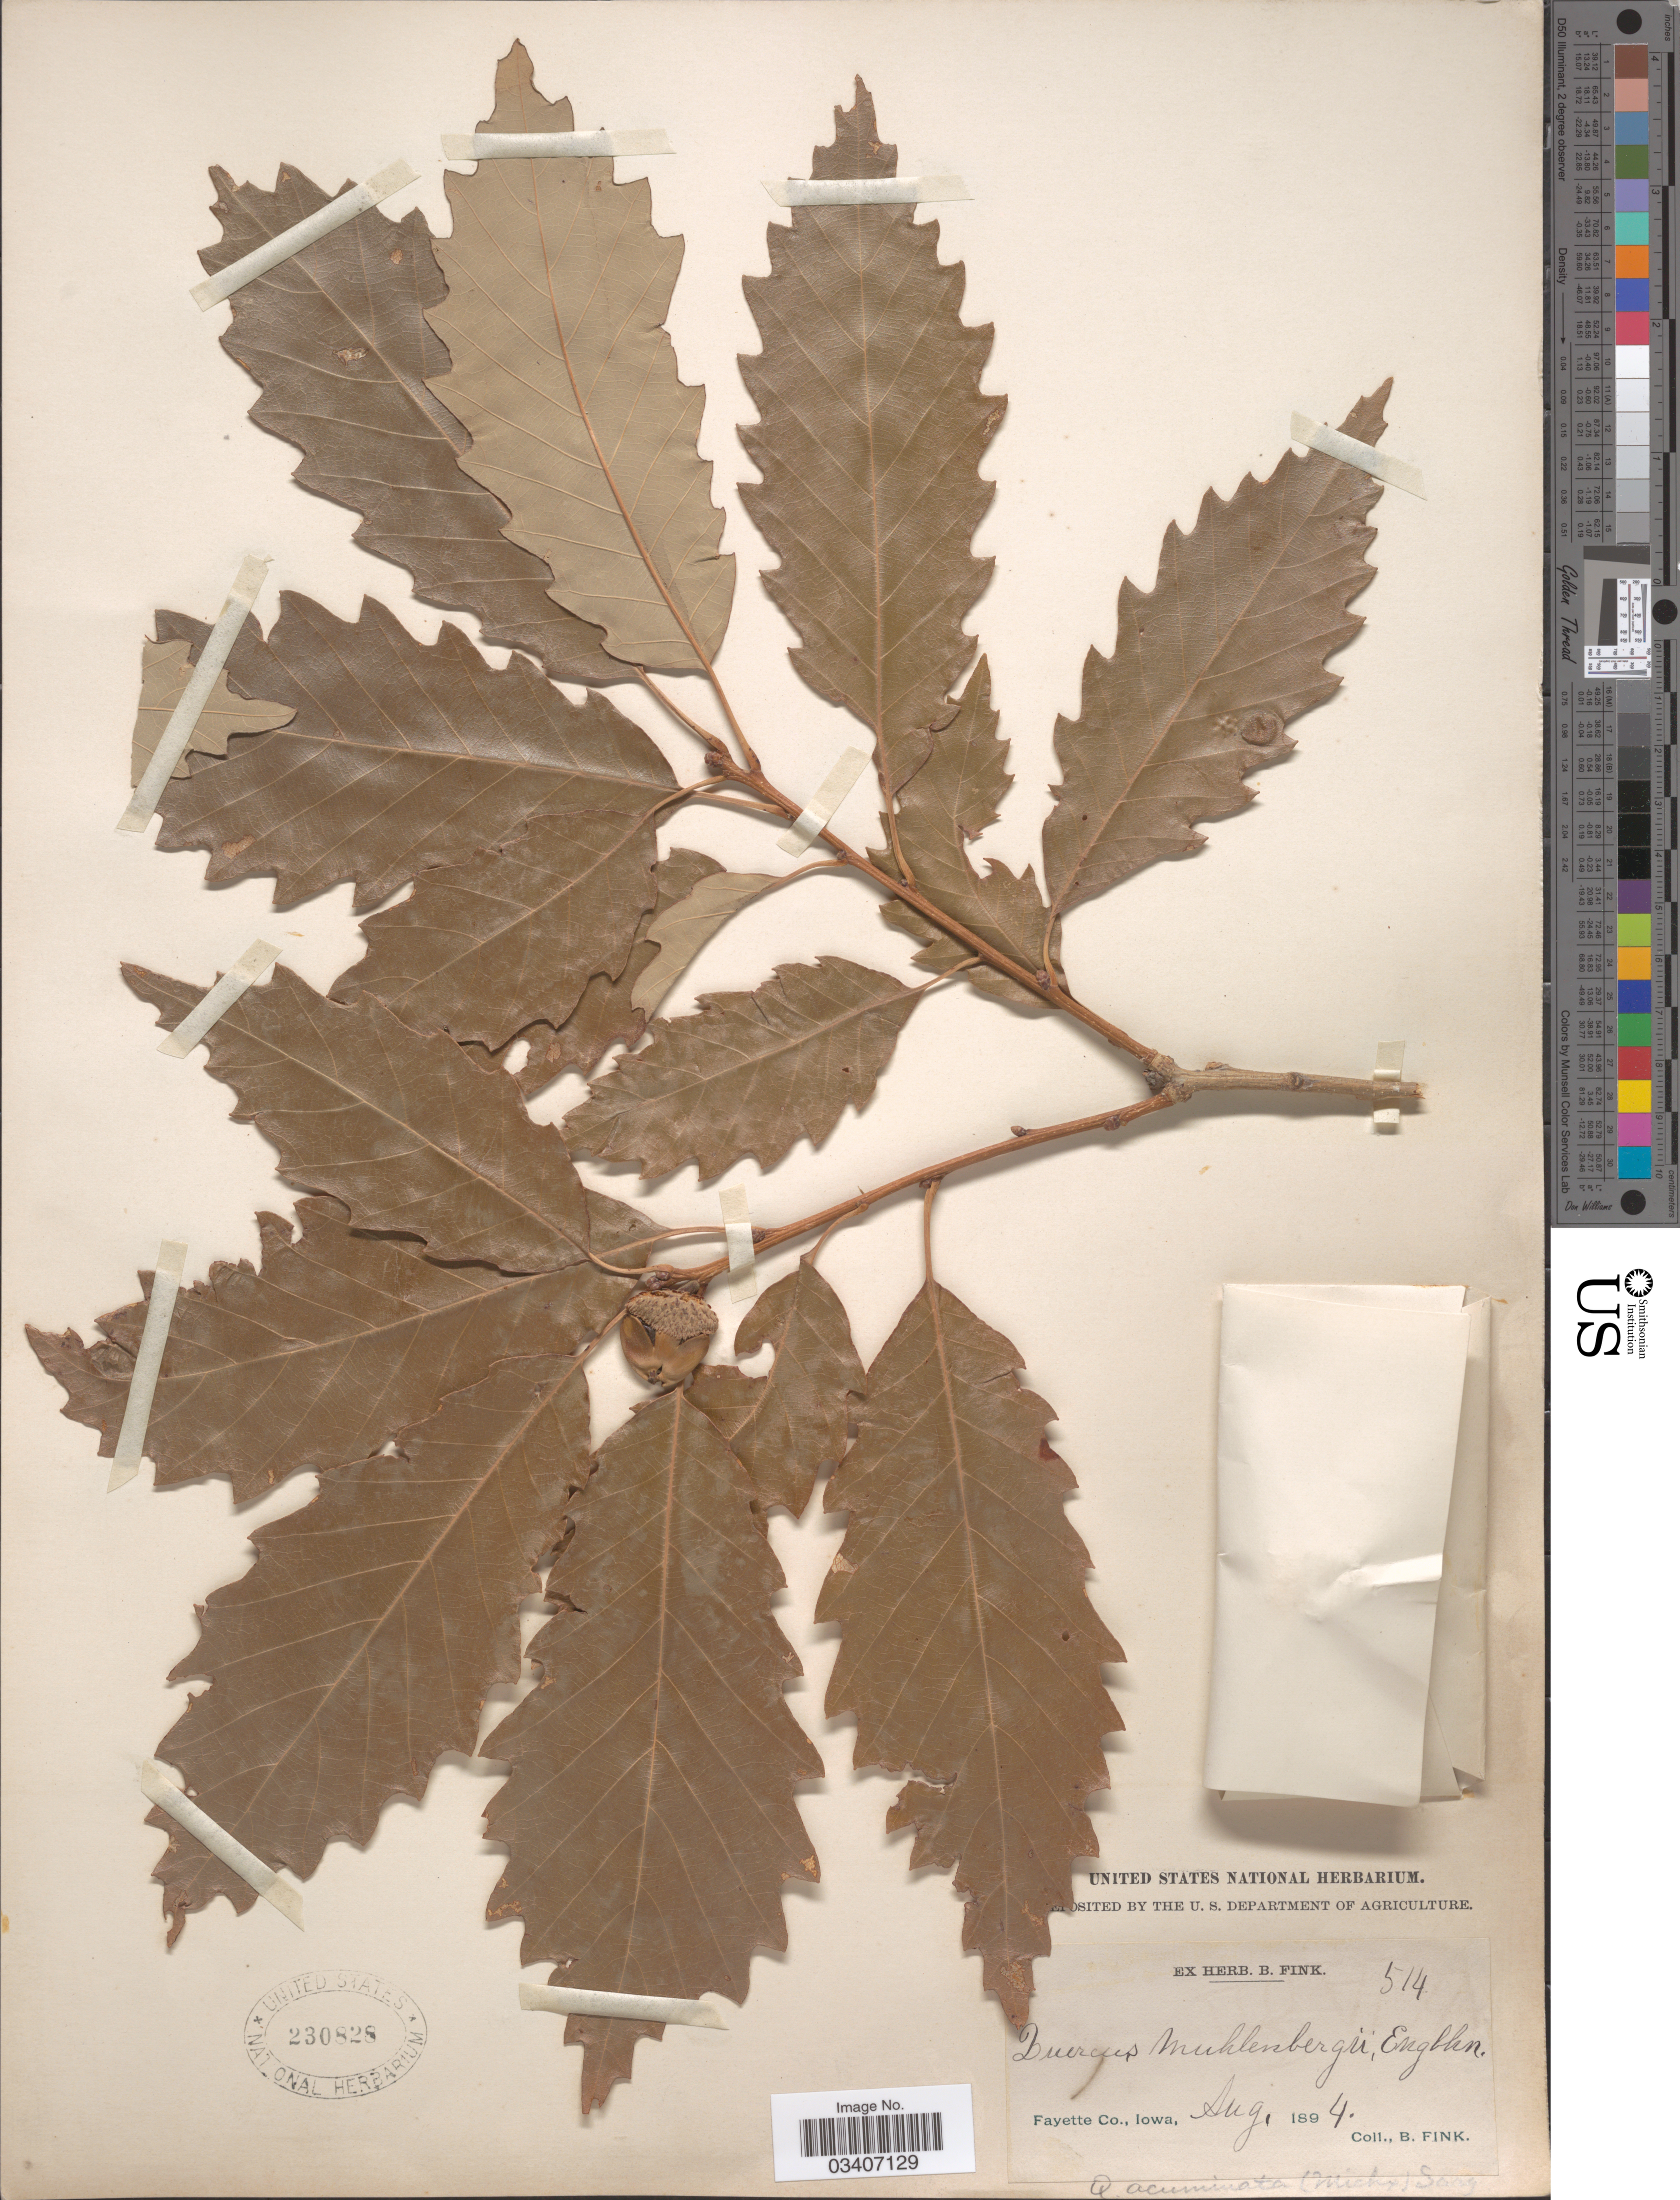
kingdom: Plantae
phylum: Tracheophyta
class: Magnoliopsida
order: Fagales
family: Fagaceae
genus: Quercus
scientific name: Quercus muehlenbergii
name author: Engelm.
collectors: B. Fink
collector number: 514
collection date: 1894-08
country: United States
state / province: Iowa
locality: Fayette Co.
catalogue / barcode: US 230828